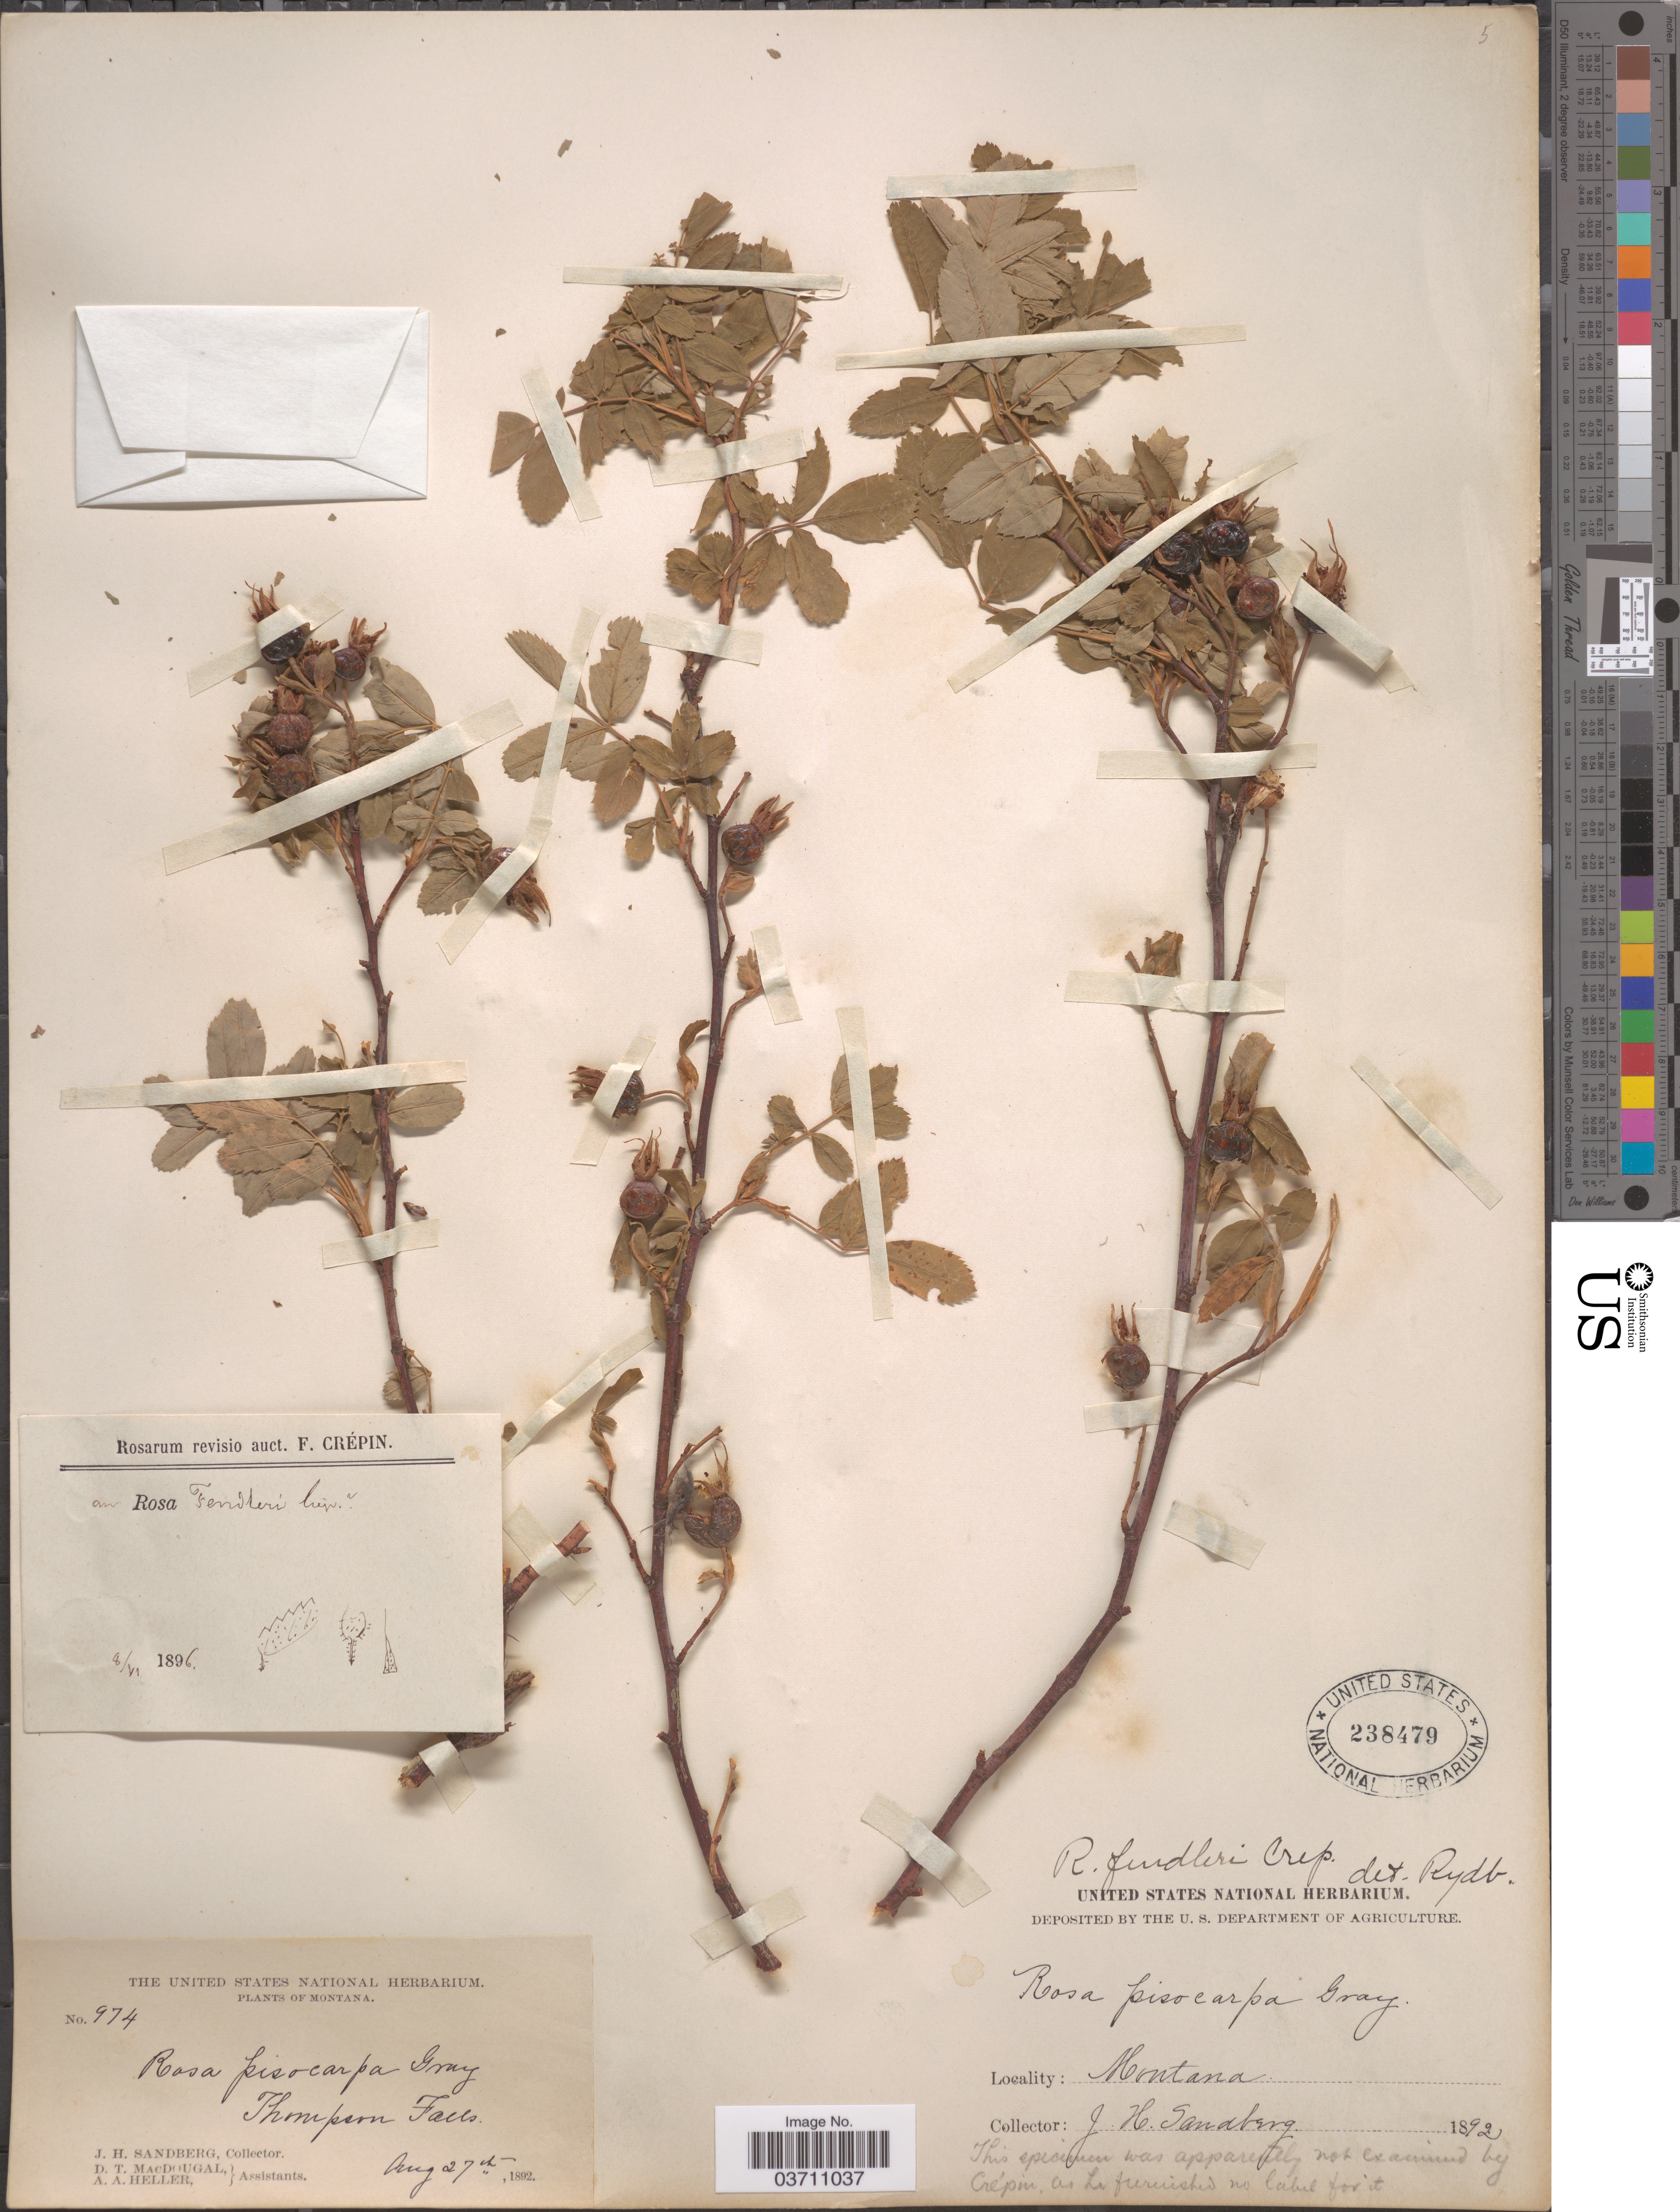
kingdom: Plantae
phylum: Tracheophyta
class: Magnoliopsida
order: Rosales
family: Rosaceae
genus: Rosa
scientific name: Rosa fendleri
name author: Crép.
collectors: J. H. Sandberg, D. T. MacDougal & A. A. Heller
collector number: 974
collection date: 1892-08-27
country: United States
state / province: Montana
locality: Thompson Falls.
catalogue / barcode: US 238479